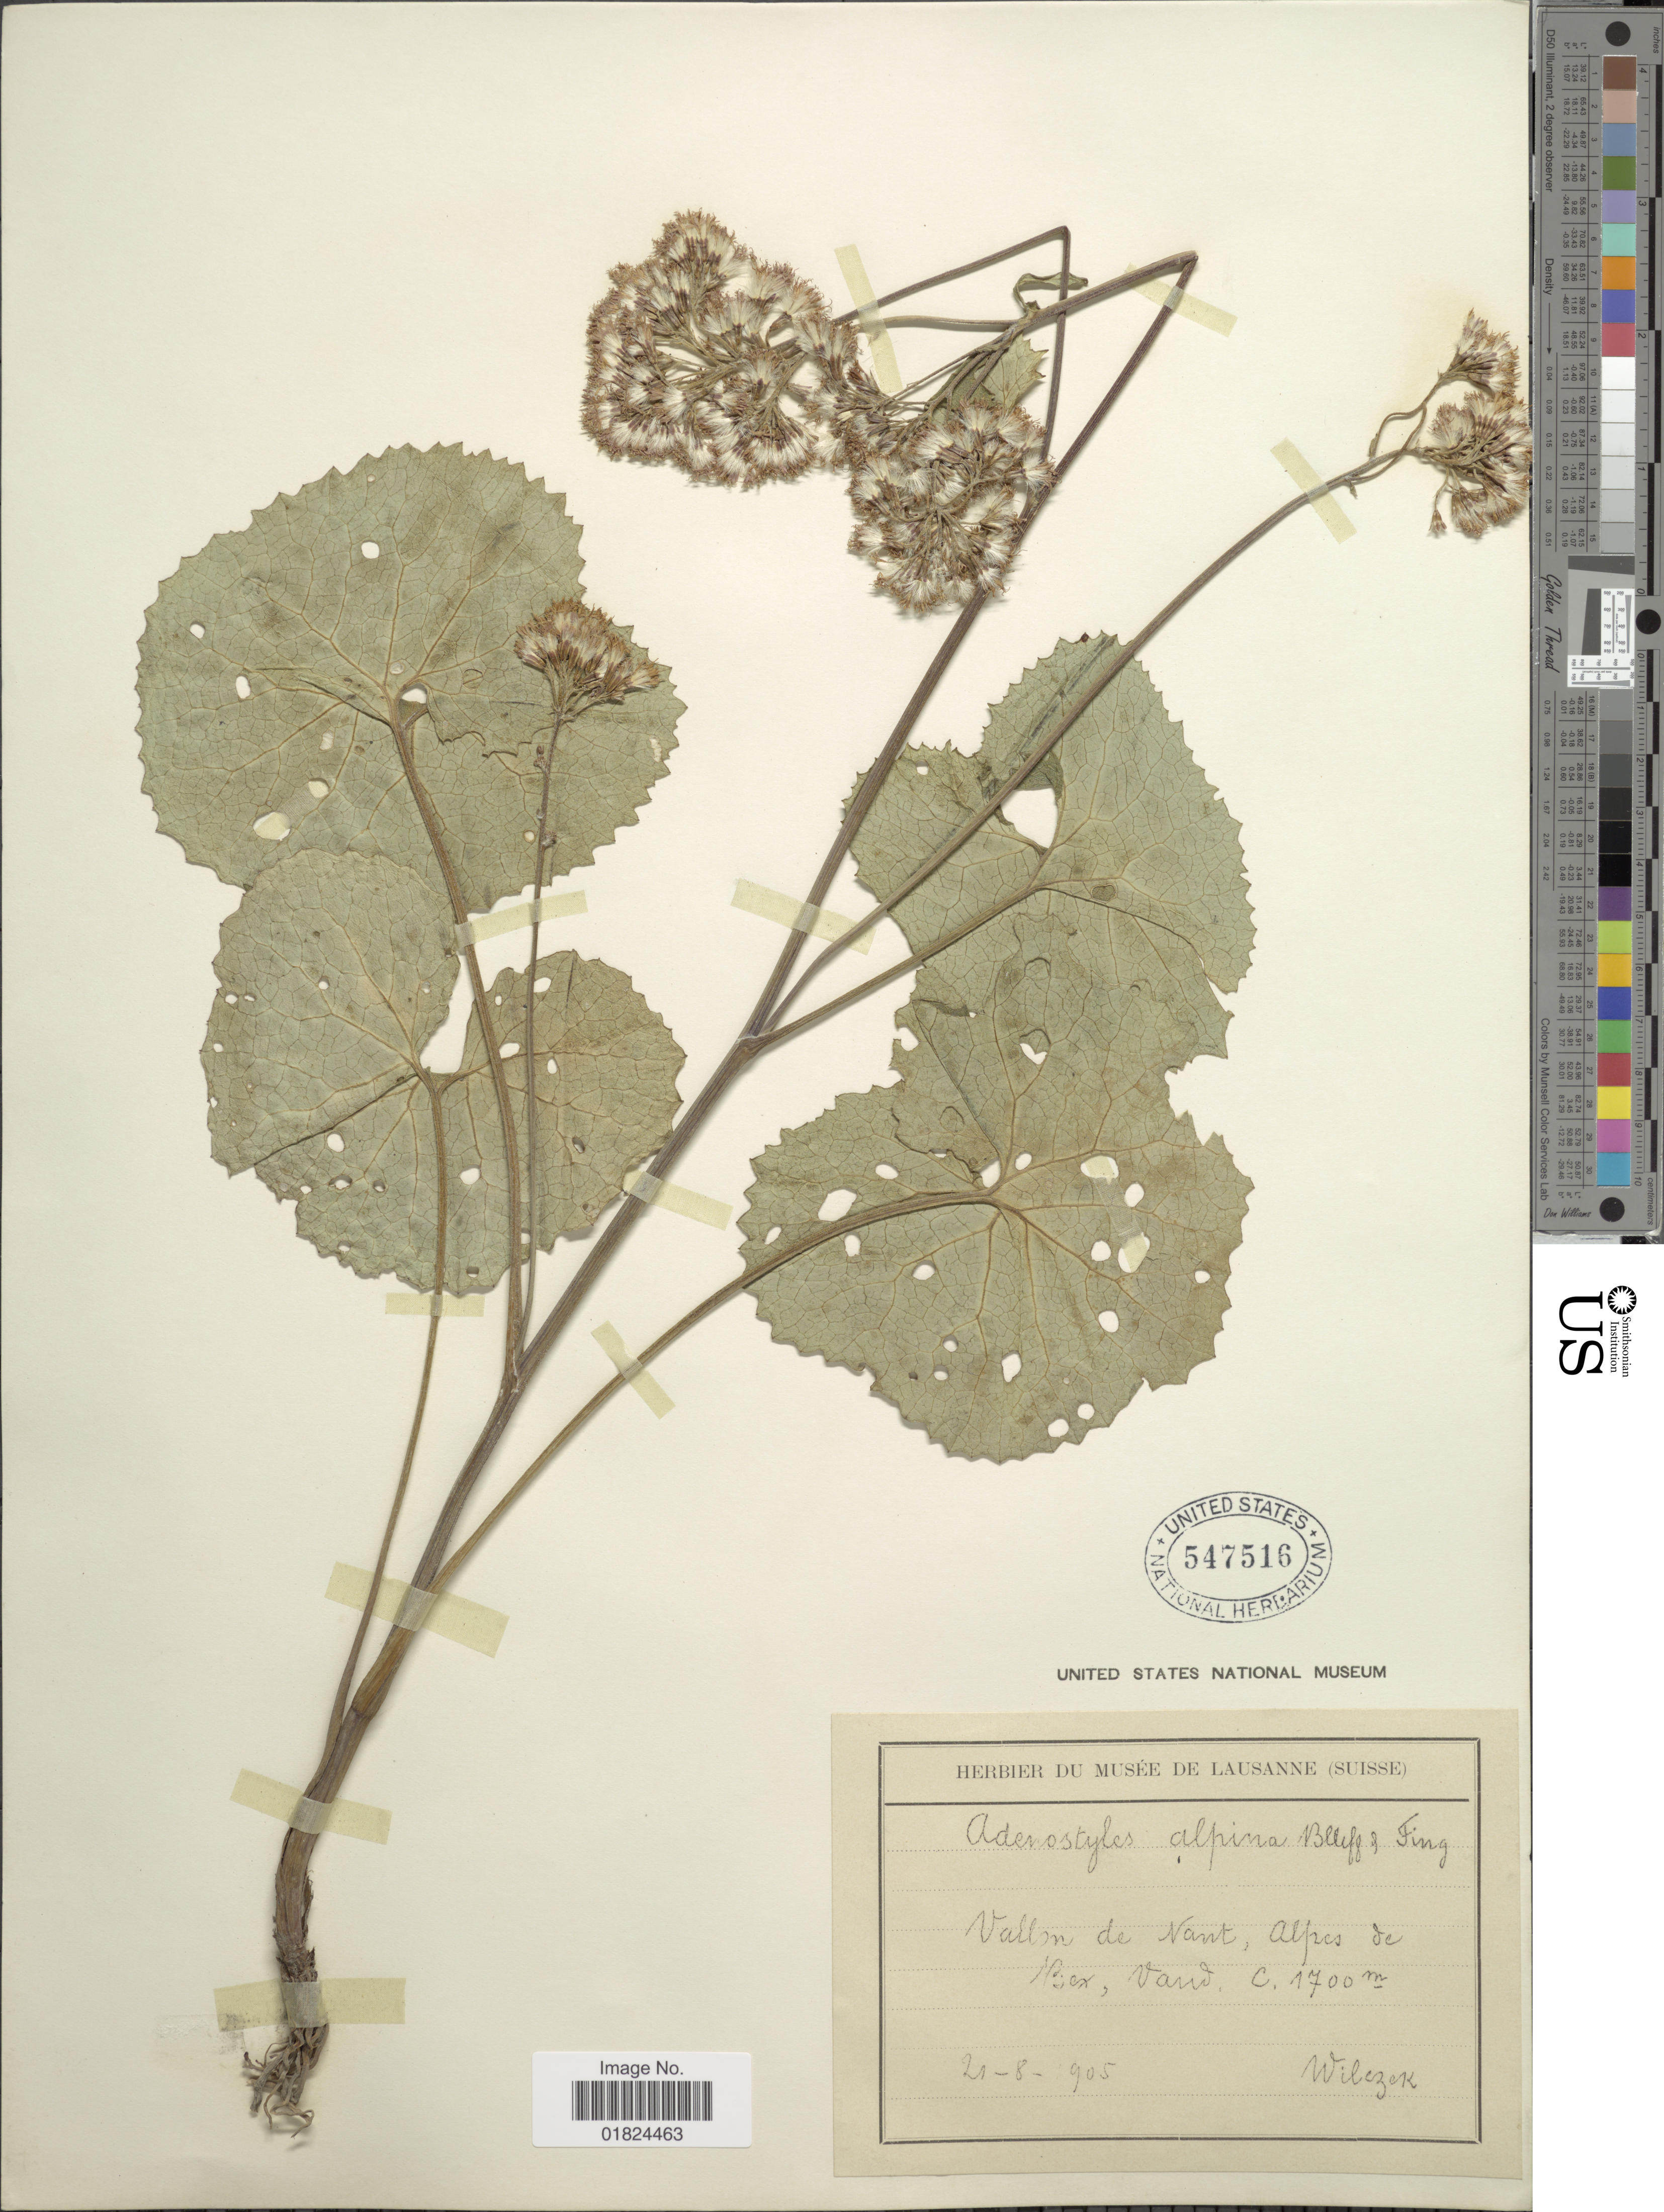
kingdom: Plantae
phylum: Tracheophyta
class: Magnoliopsida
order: Asterales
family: Asteraceae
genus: Adenostyles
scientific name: Adenostyles alpina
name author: (L.) Williams & Fingerh.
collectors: Wilczek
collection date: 1905-08-21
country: Switzerland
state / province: Vaud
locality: Vallon de Nant, Alpes de Bex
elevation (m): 1700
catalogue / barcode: US 547516